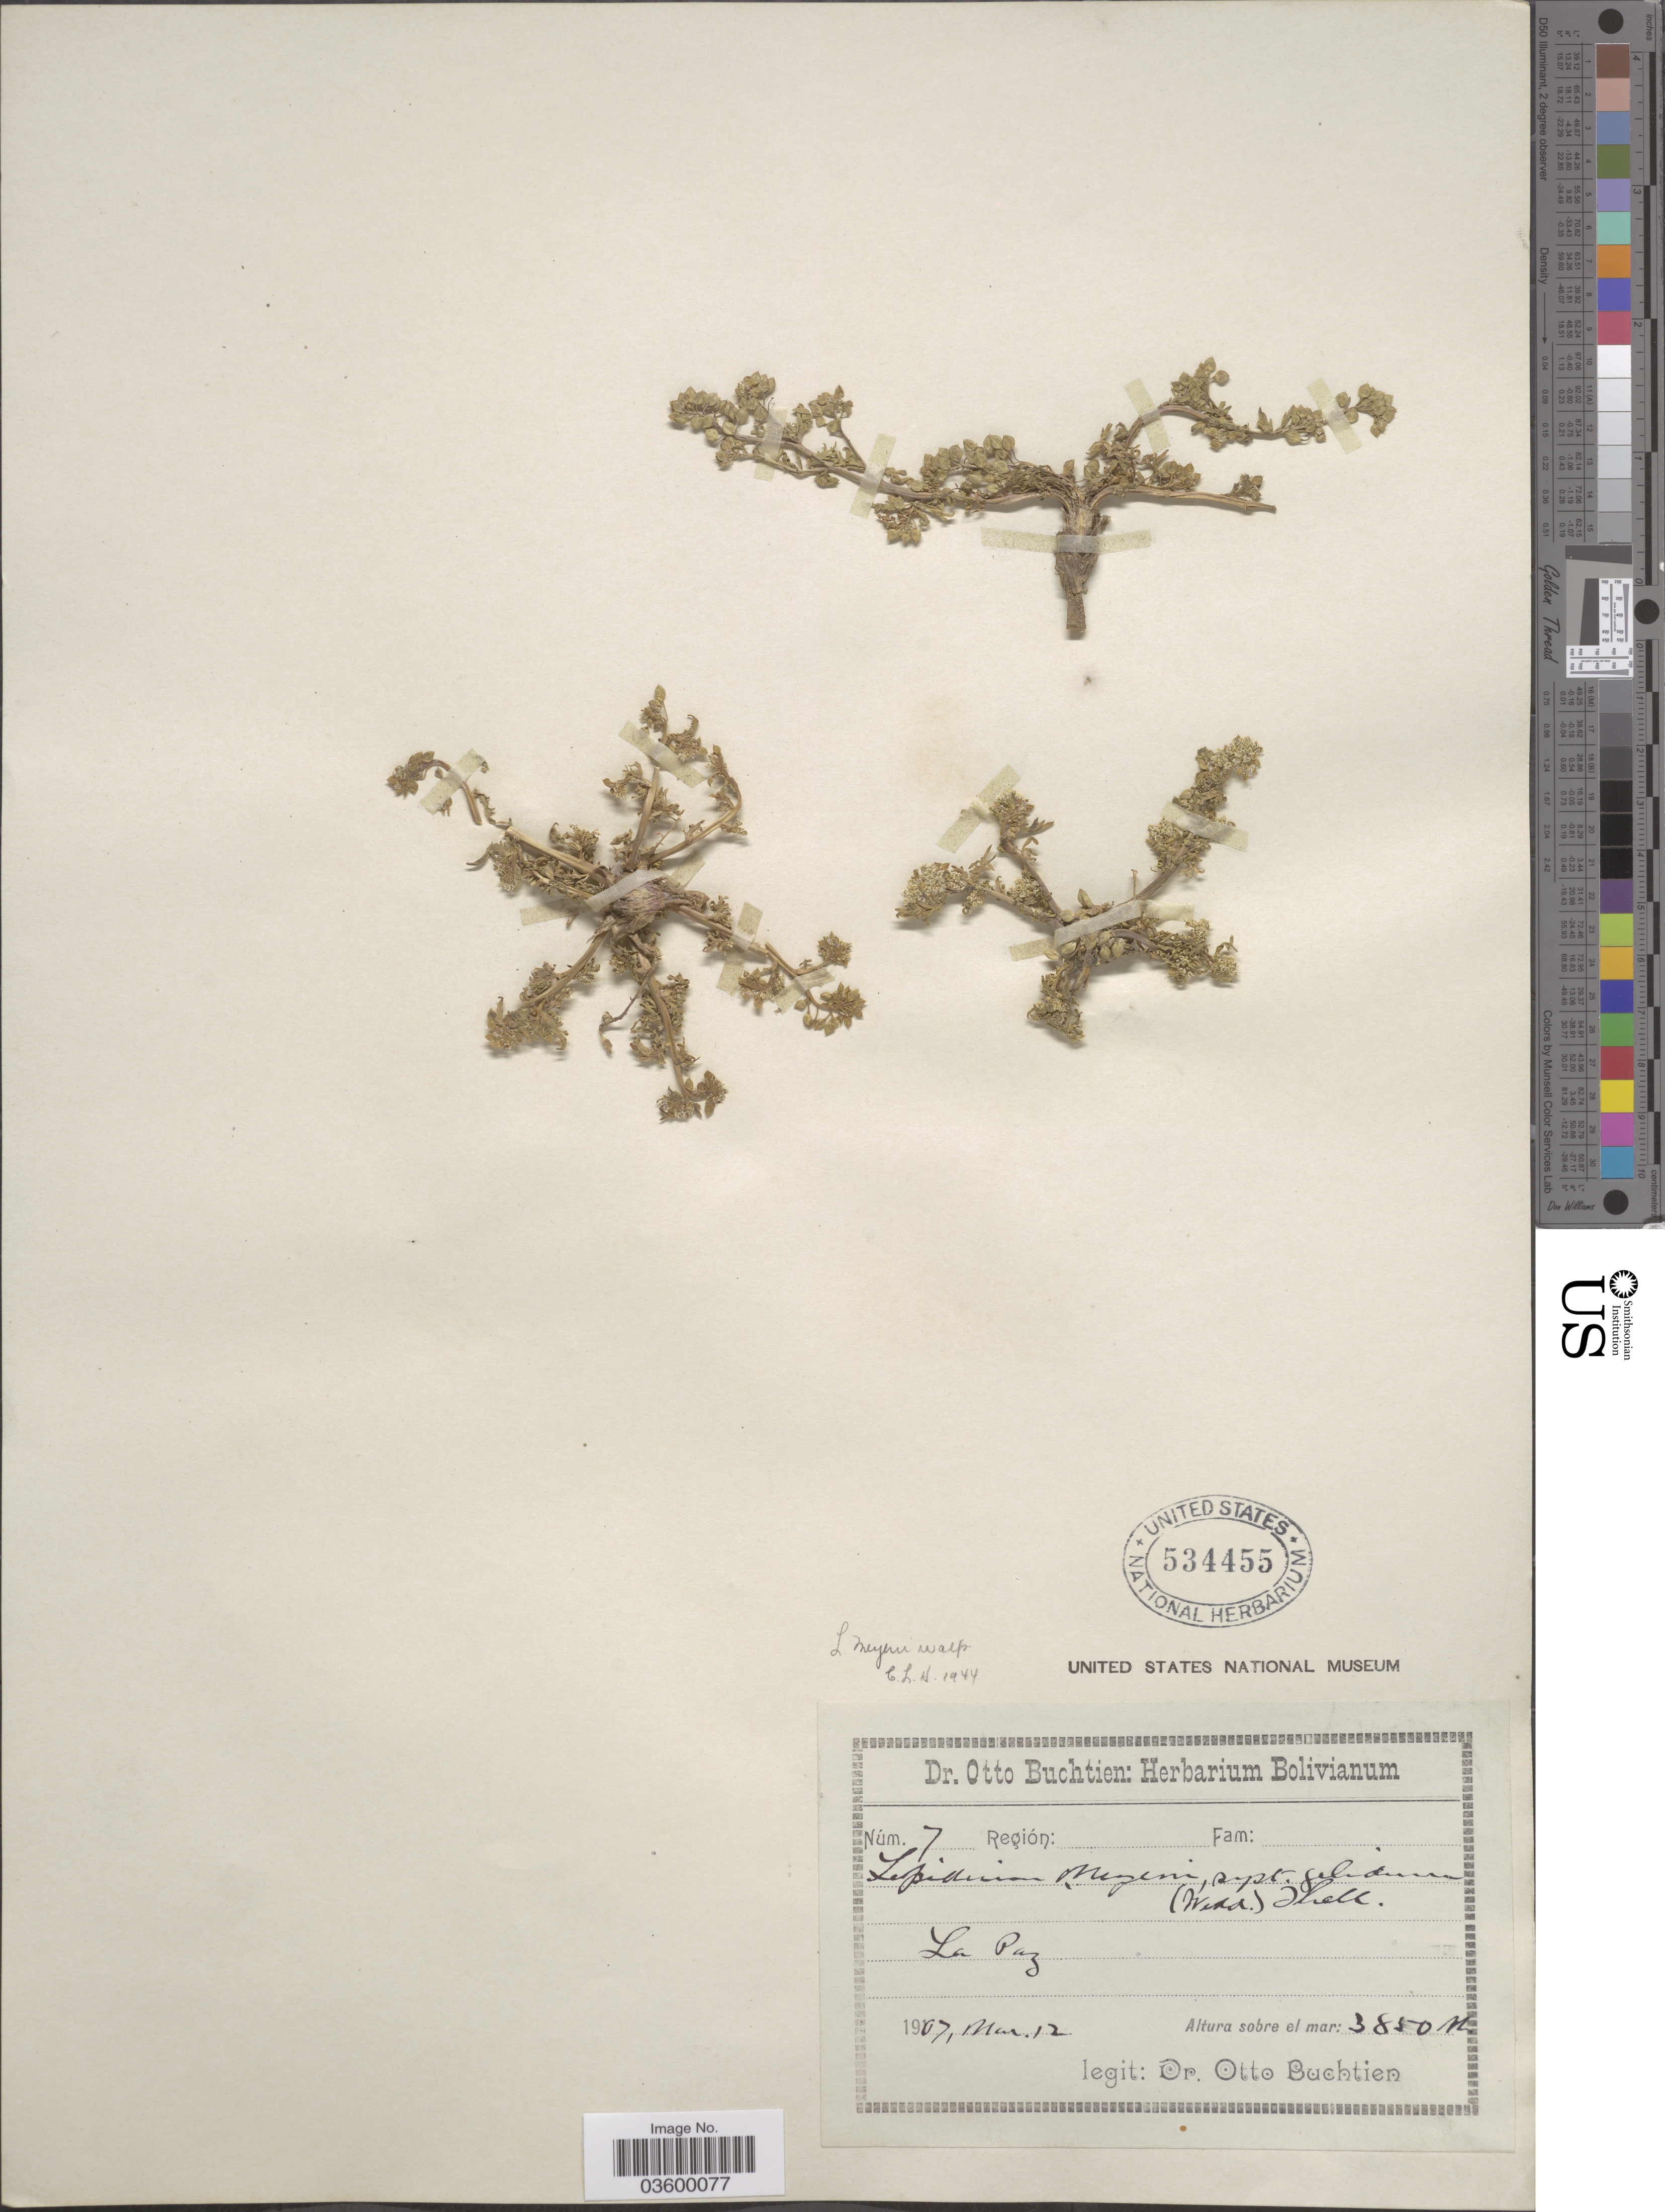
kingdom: Plantae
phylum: Tracheophyta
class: Magnoliopsida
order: Brassicales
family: Brassicaceae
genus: Lepidium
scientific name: Lepidium meyenii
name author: Walp.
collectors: O. Buchtien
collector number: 7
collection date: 1907-03-12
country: Bolivia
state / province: La Paz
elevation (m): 3850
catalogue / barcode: US 534455